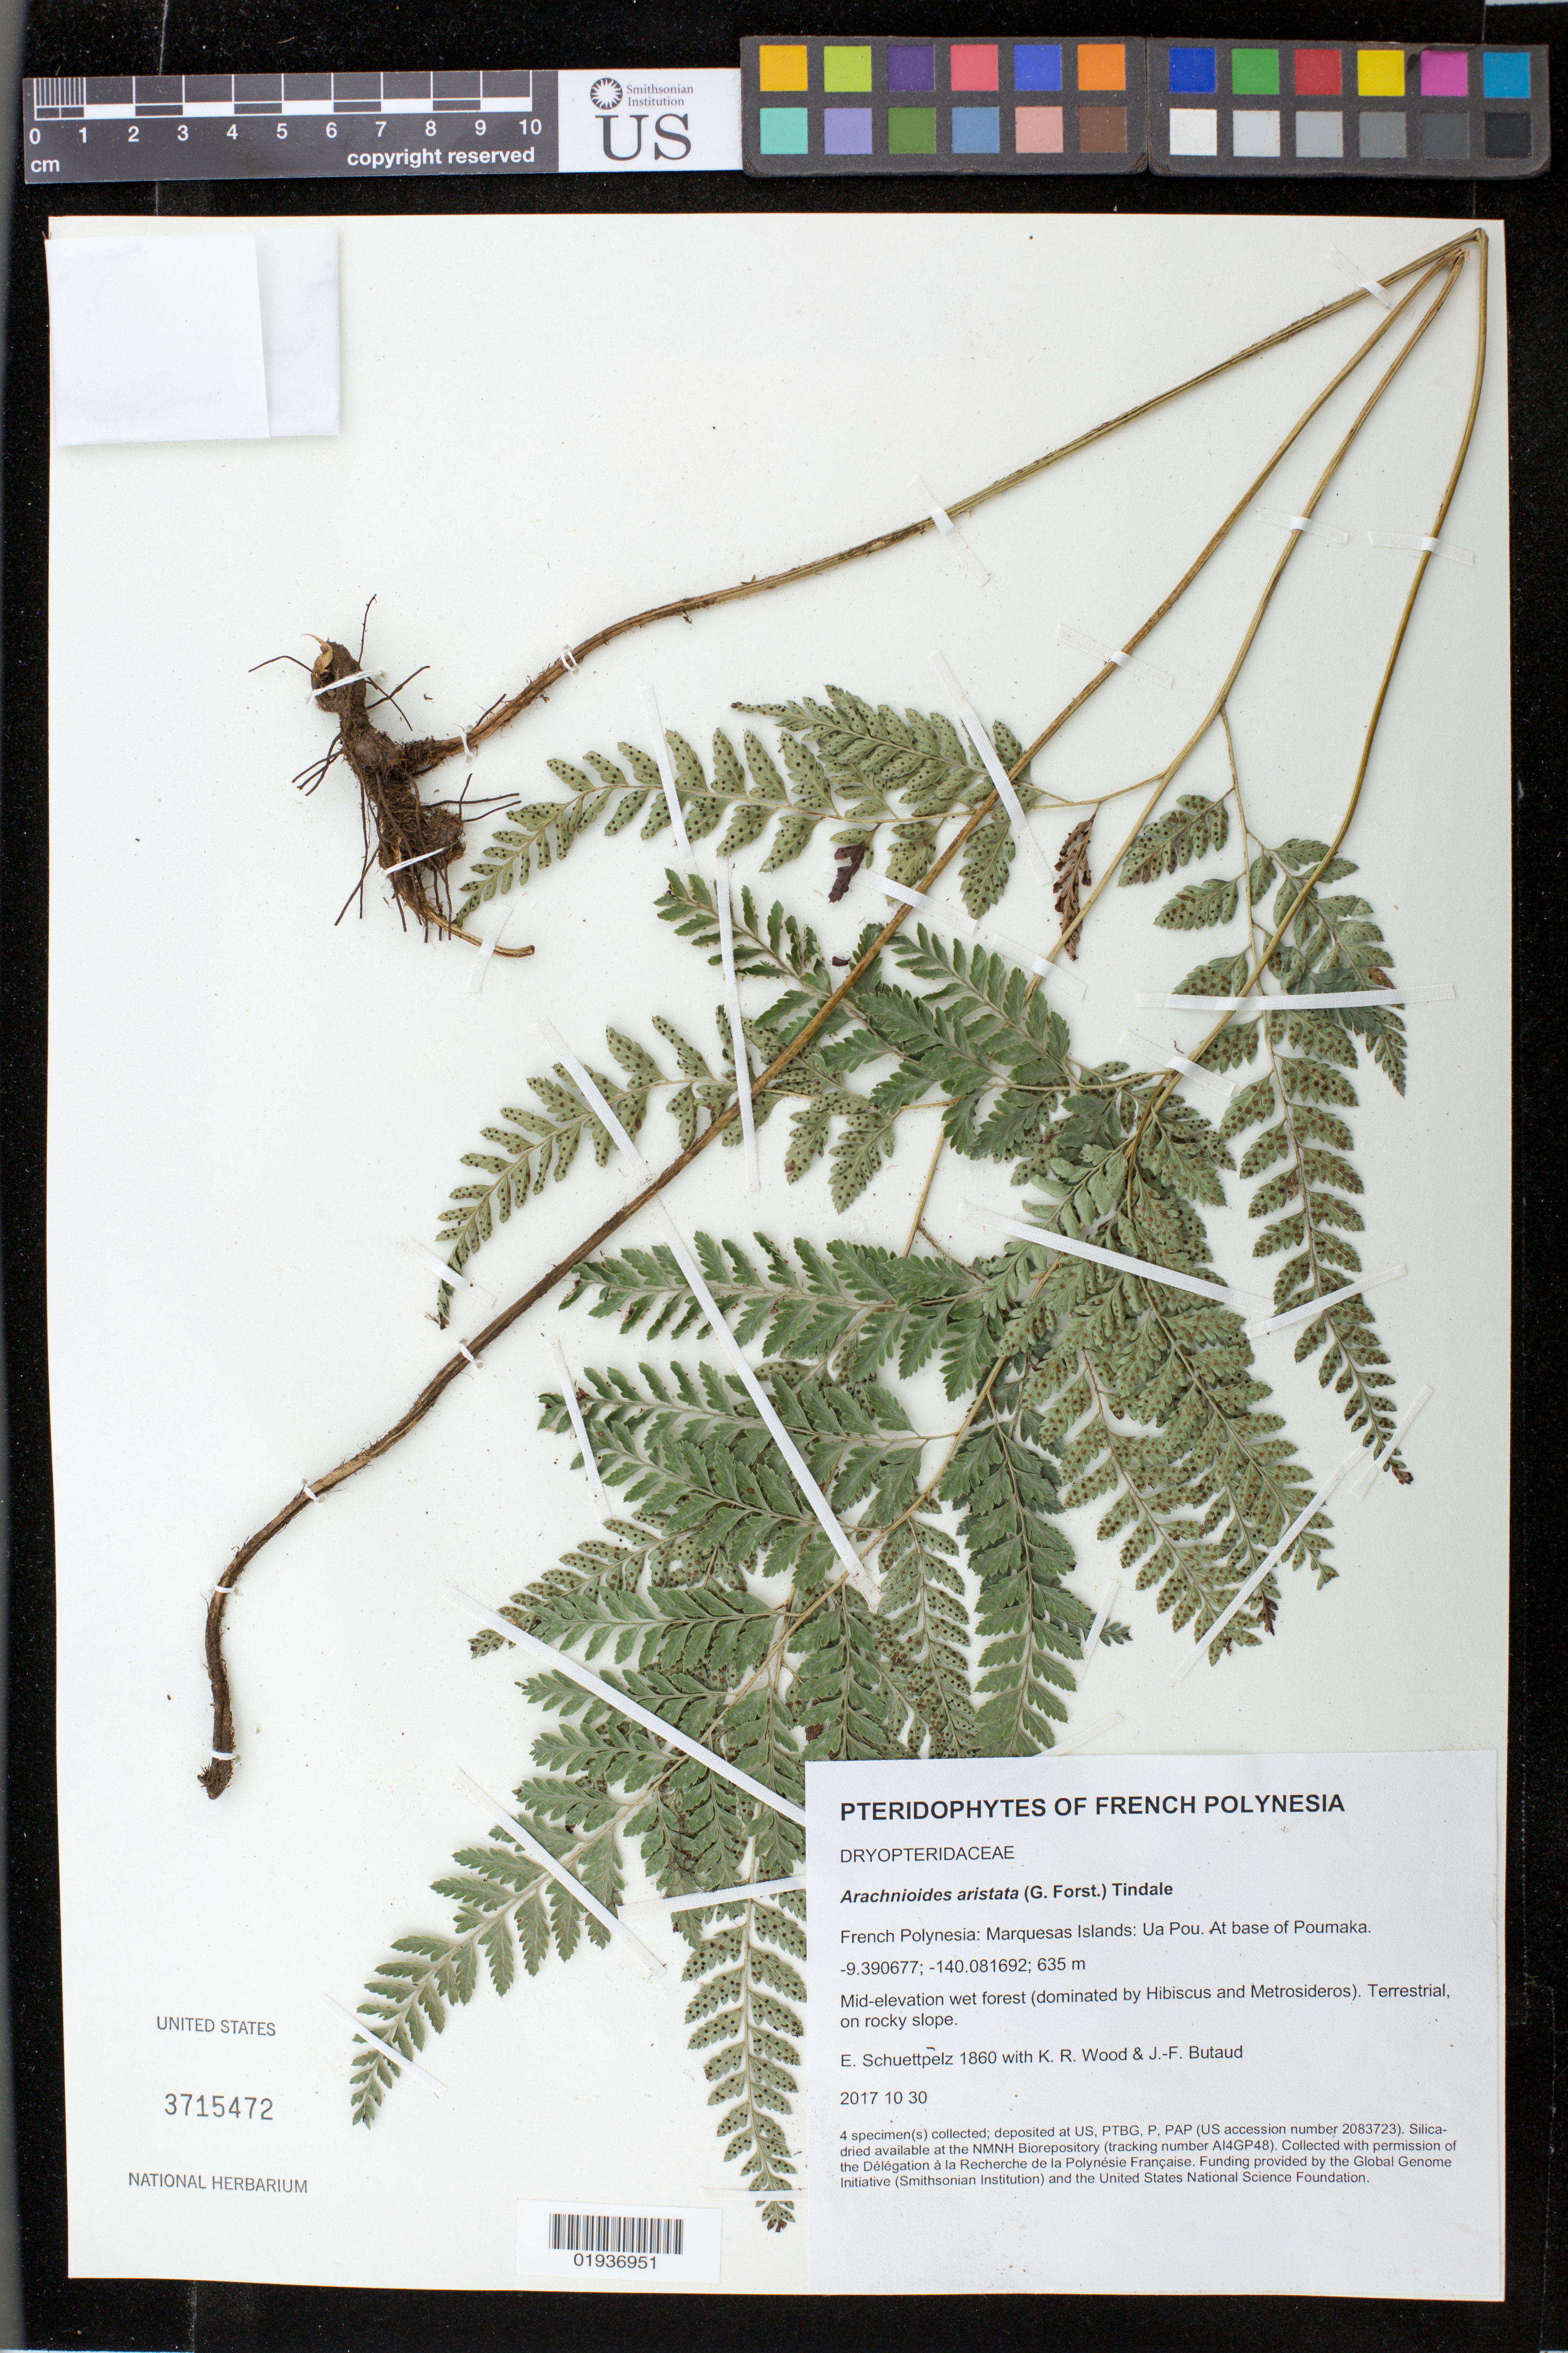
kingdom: Plantae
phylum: Tracheophyta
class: Polypodiopsida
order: Polypodiales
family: Dryopteridaceae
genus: Arachniodes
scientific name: Arachniodes aristata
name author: (G. Forst.) Tindale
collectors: E. Schuettpelz, K. R. Wood & J. -F. Butaud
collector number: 1860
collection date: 2017-10-30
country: French Polynesia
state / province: Marquesas Islands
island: Ua Pou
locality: At base of Poumaka.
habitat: Mid-elevation wet forest (dominated by Hibiscus and Metrosideros).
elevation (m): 635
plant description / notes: Collected with permission of the Délégation à la Recherche de la Polynésie Française. Funding provided by the Global Genome Initiative (Smithsonian Institution) and the United States National Science Foundation. Silica dried tissue stored at AI4GP48 in the NMNH Biorepository, Smithsonian Institution.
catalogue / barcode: US 3715472